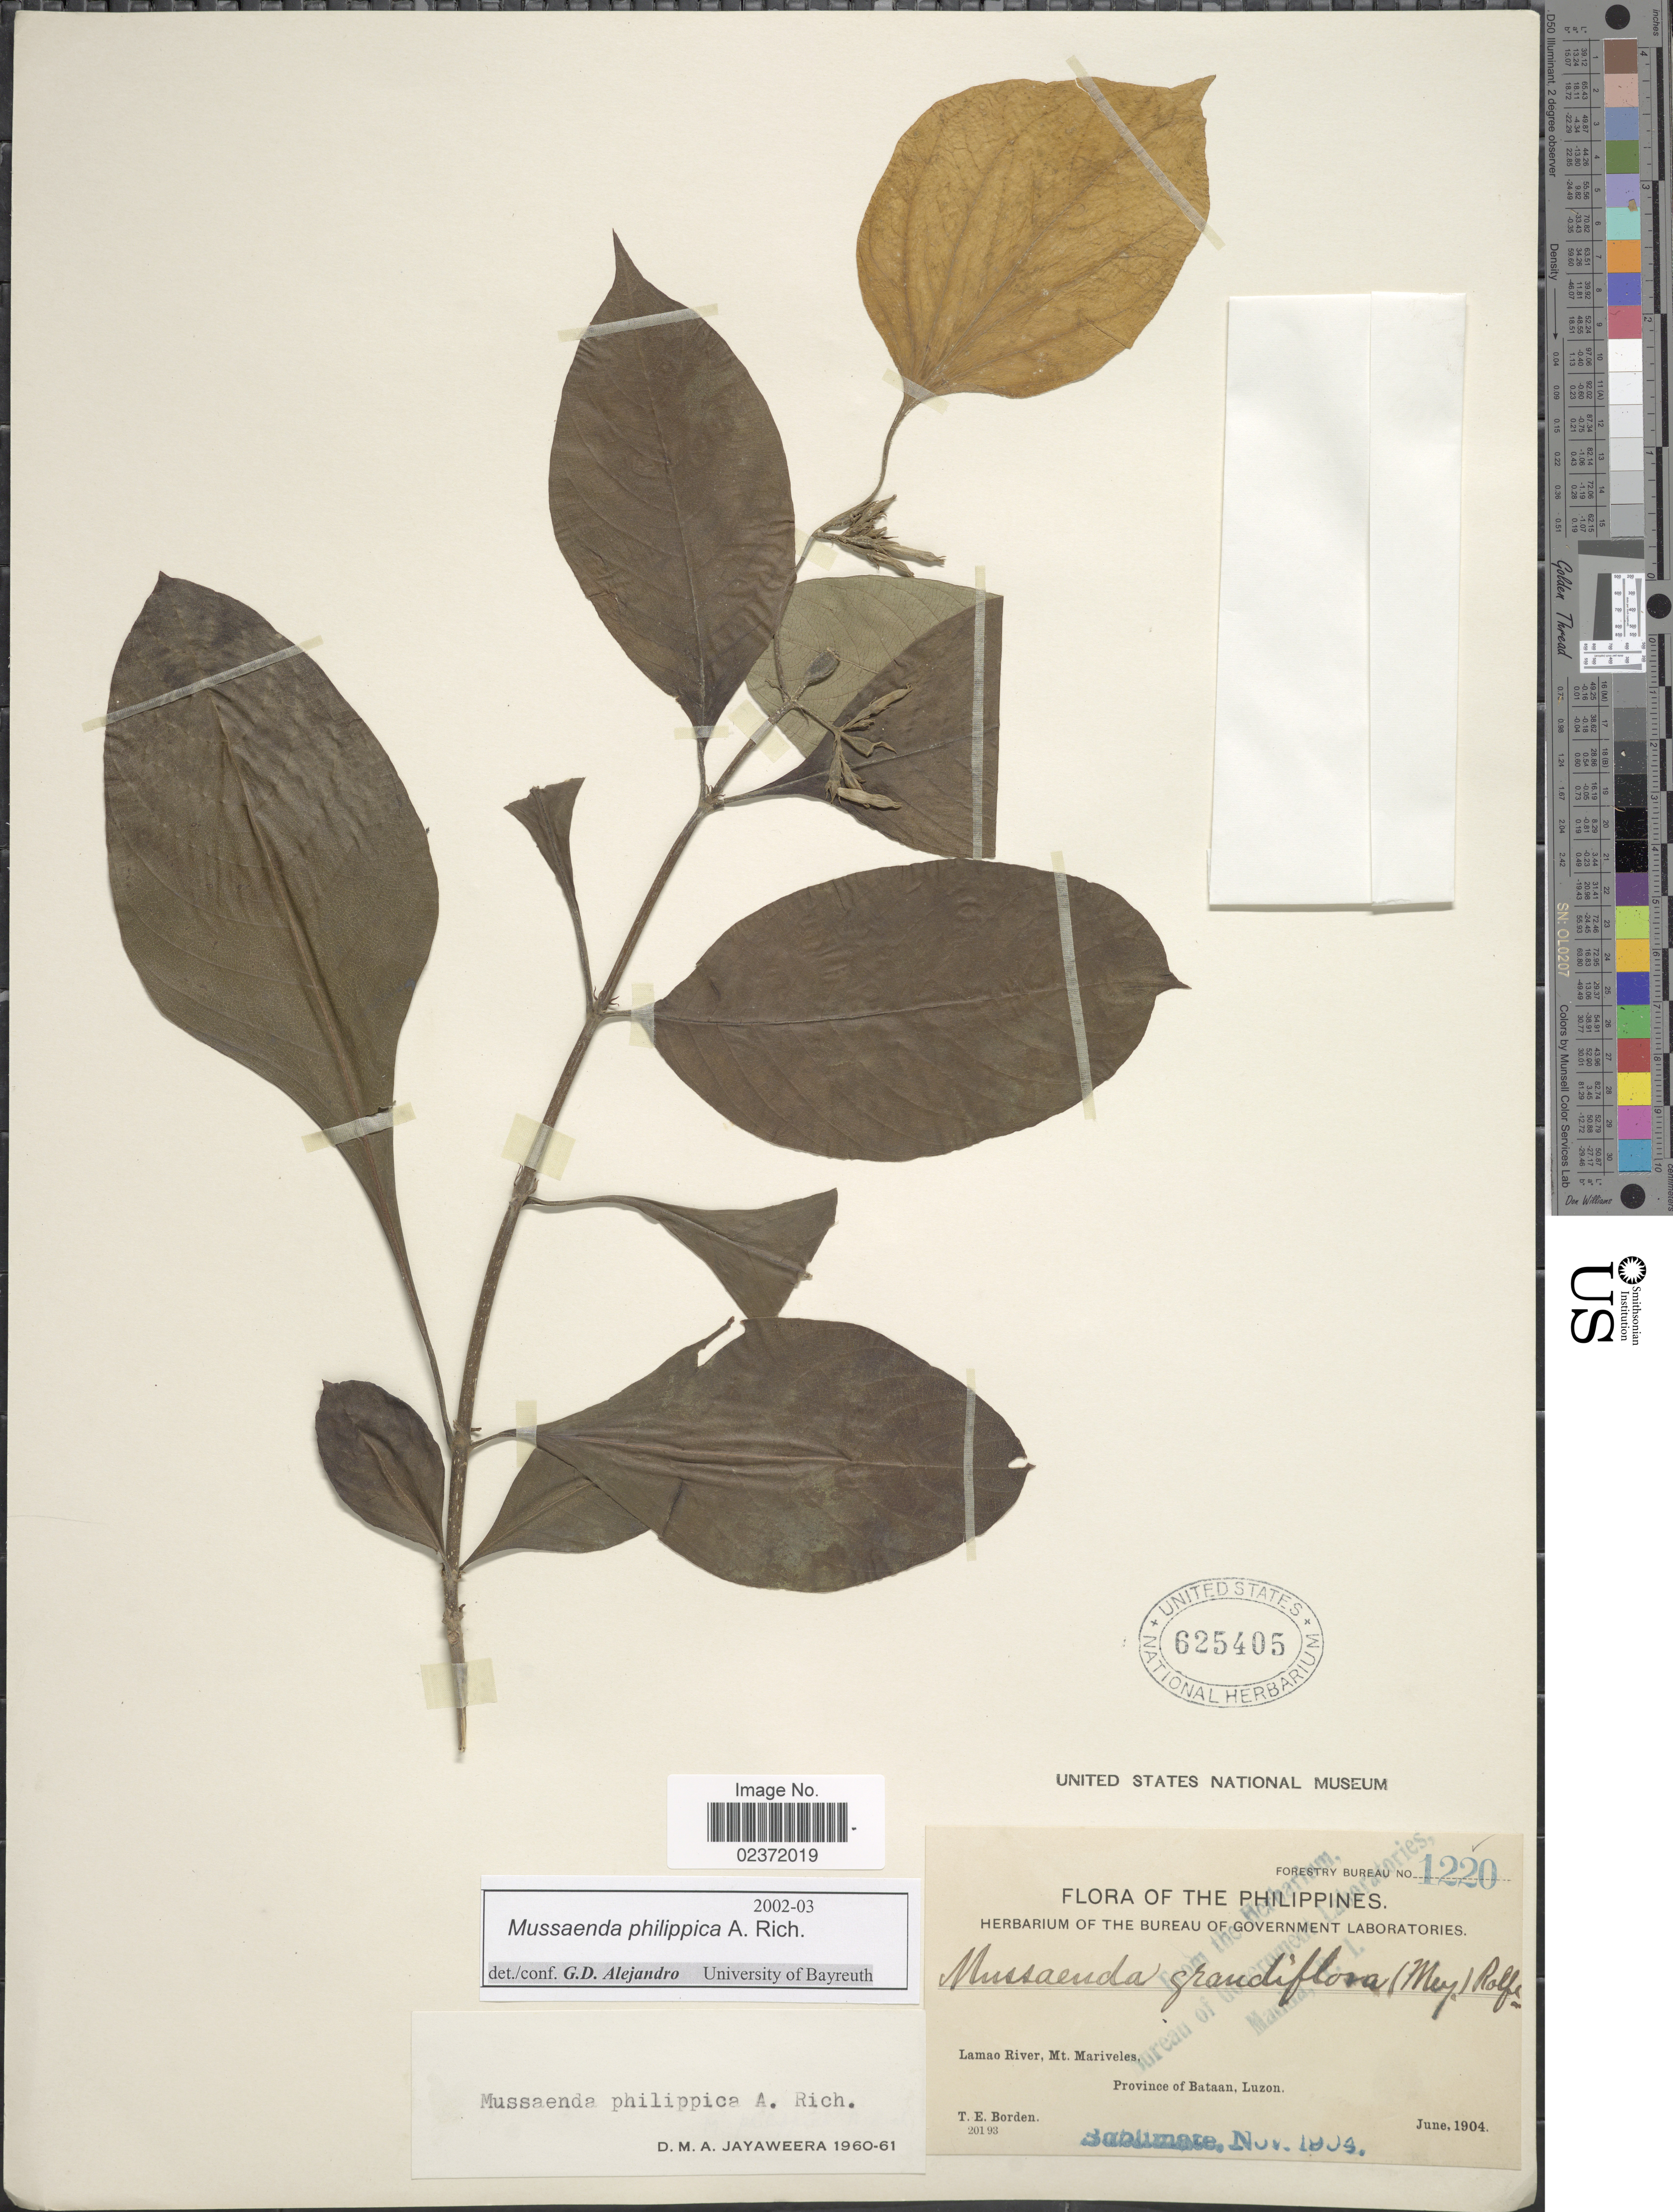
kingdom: Plantae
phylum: Tracheophyta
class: Magnoliopsida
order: Gentianales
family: Rubiaceae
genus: Mussaenda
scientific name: Mussaenda philippica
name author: A. Rich.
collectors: T. E. Borden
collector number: Forestry Bureau 1220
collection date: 1904-06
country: Philippines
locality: Lamao River, Mt. Mariveles, Province of Bataan, Luzon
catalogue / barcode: US 625405